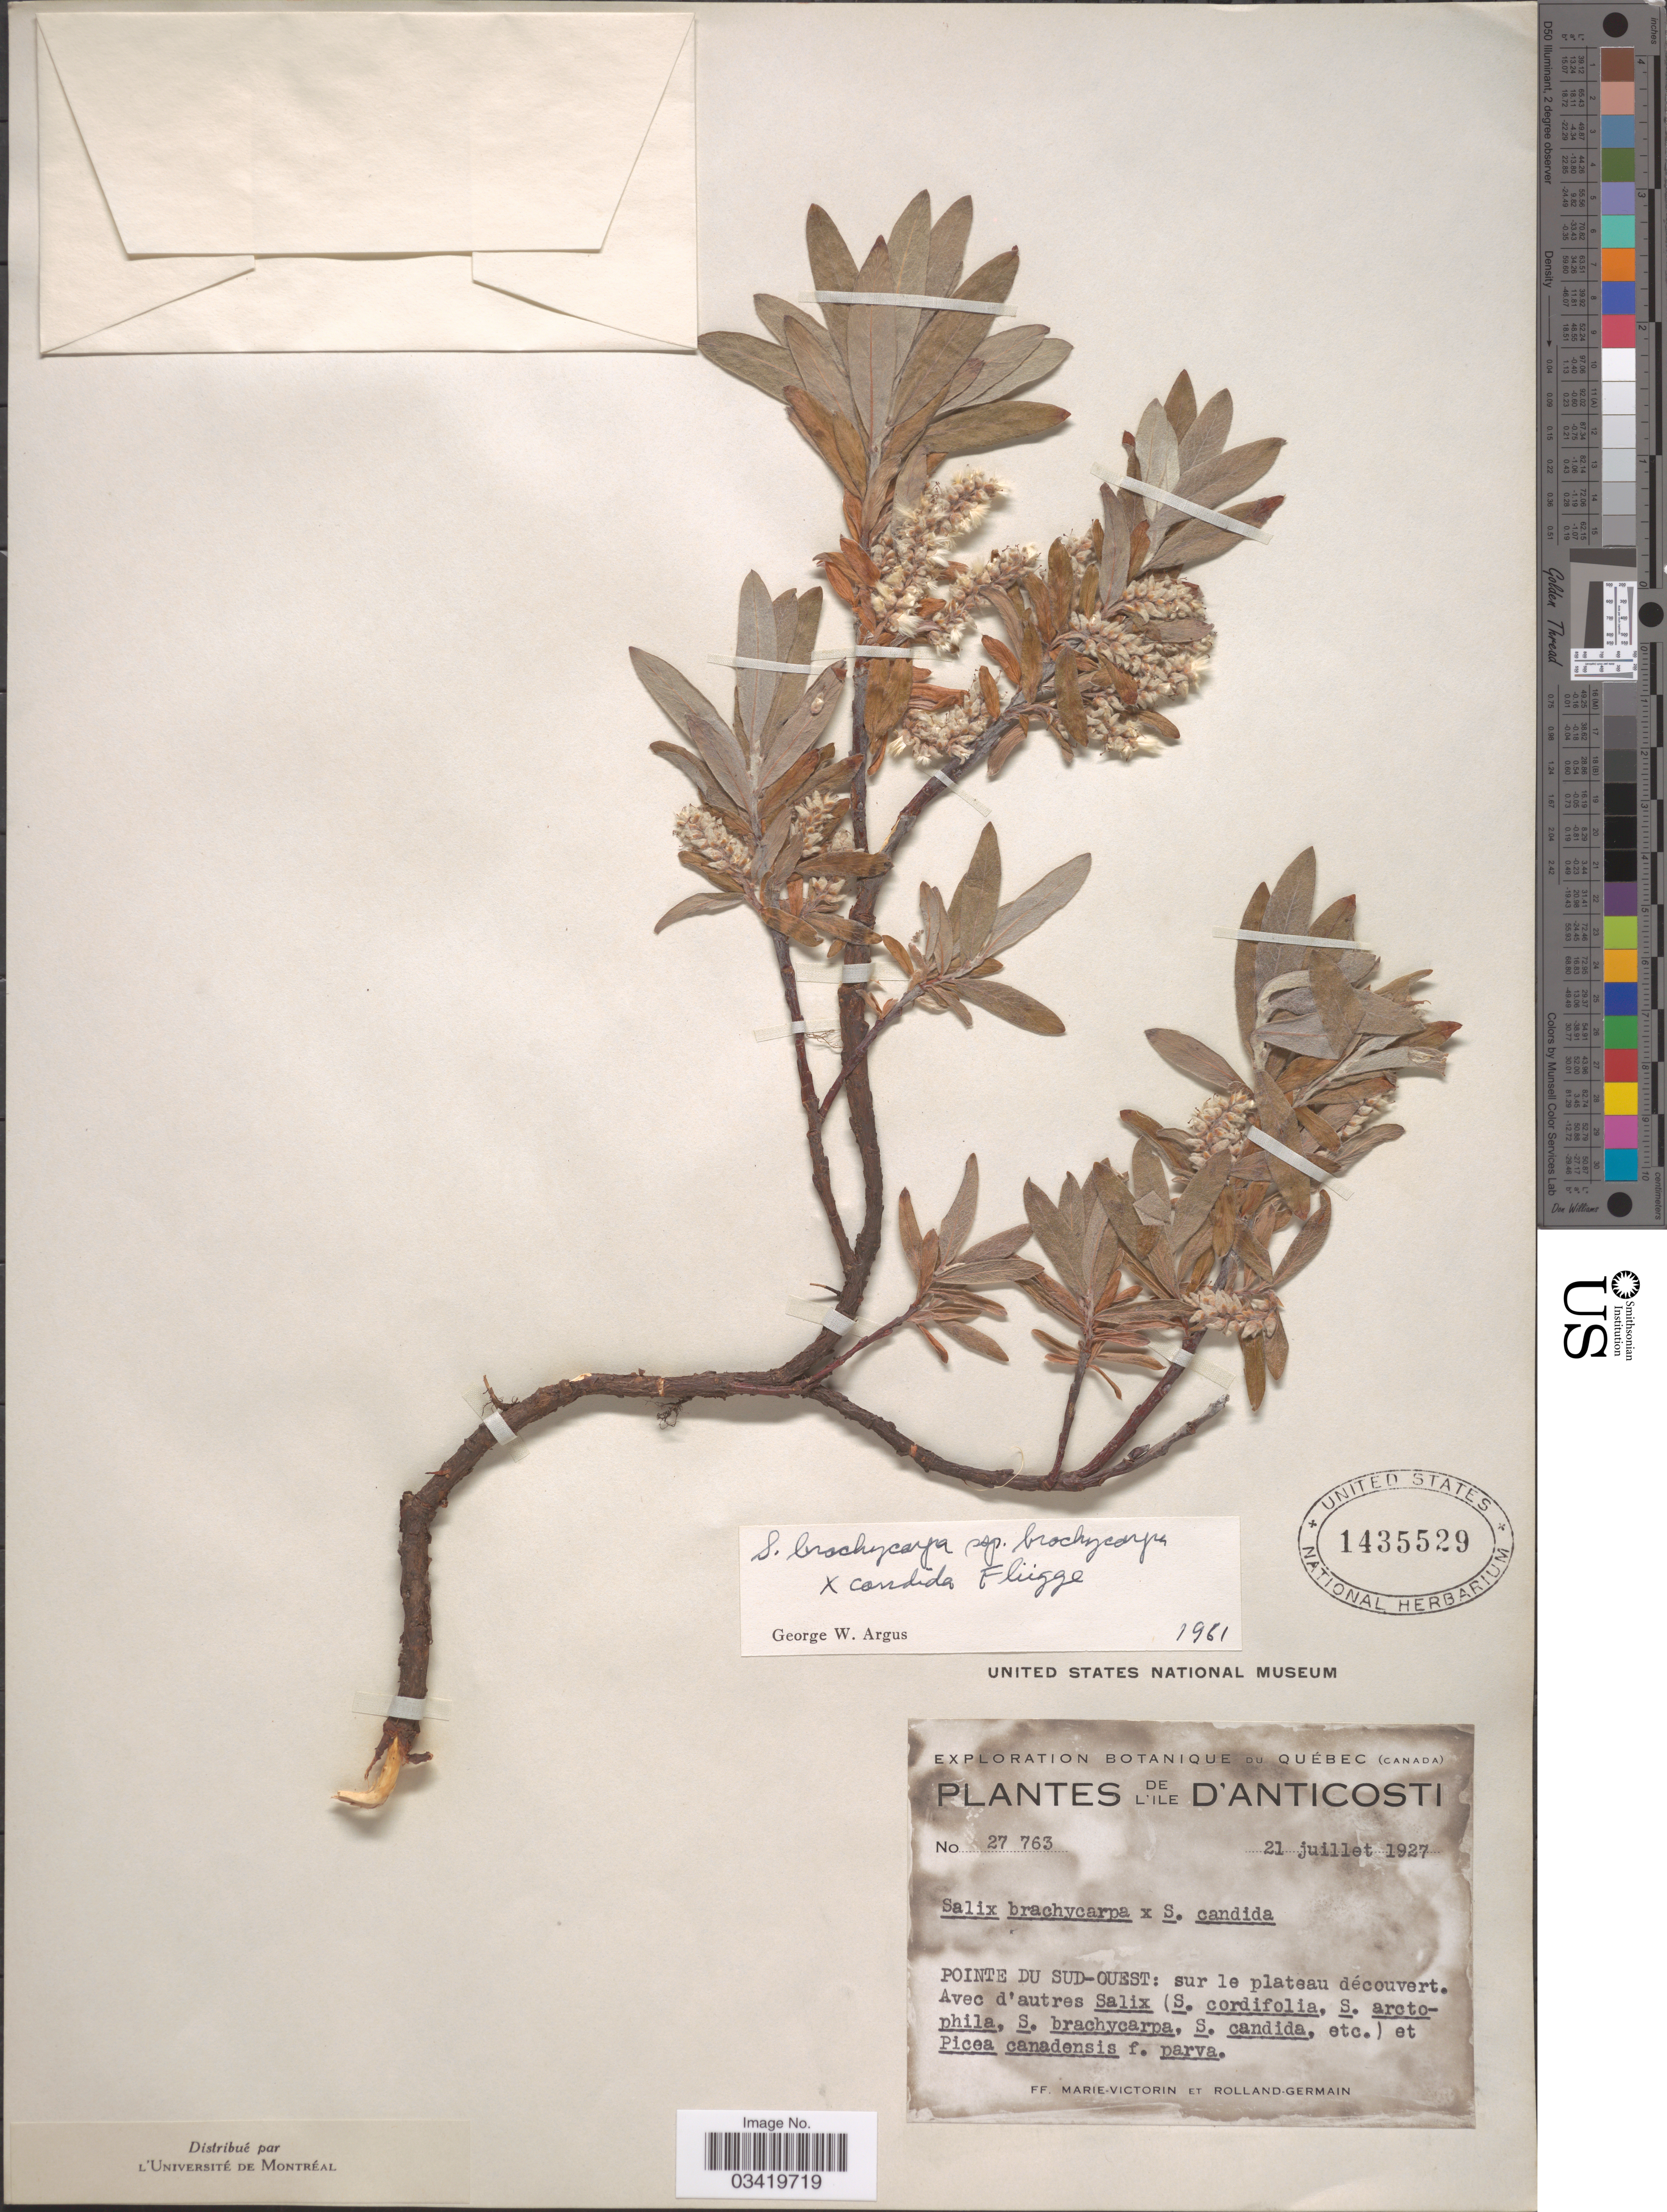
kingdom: Plantae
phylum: Tracheophyta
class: Magnoliopsida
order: Malpighiales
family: Salicaceae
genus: Salix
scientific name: Salix brachycarpa x S. candida Flüggé ex Willd.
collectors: F. Marie-Victorin & Rolland-Germain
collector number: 27763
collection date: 1927-07-21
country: Canada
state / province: Quebec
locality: De L'Ile D'Anticosti. Pointe Du Sud-Ouest: sur le plateau découvert.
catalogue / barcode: US 1435529